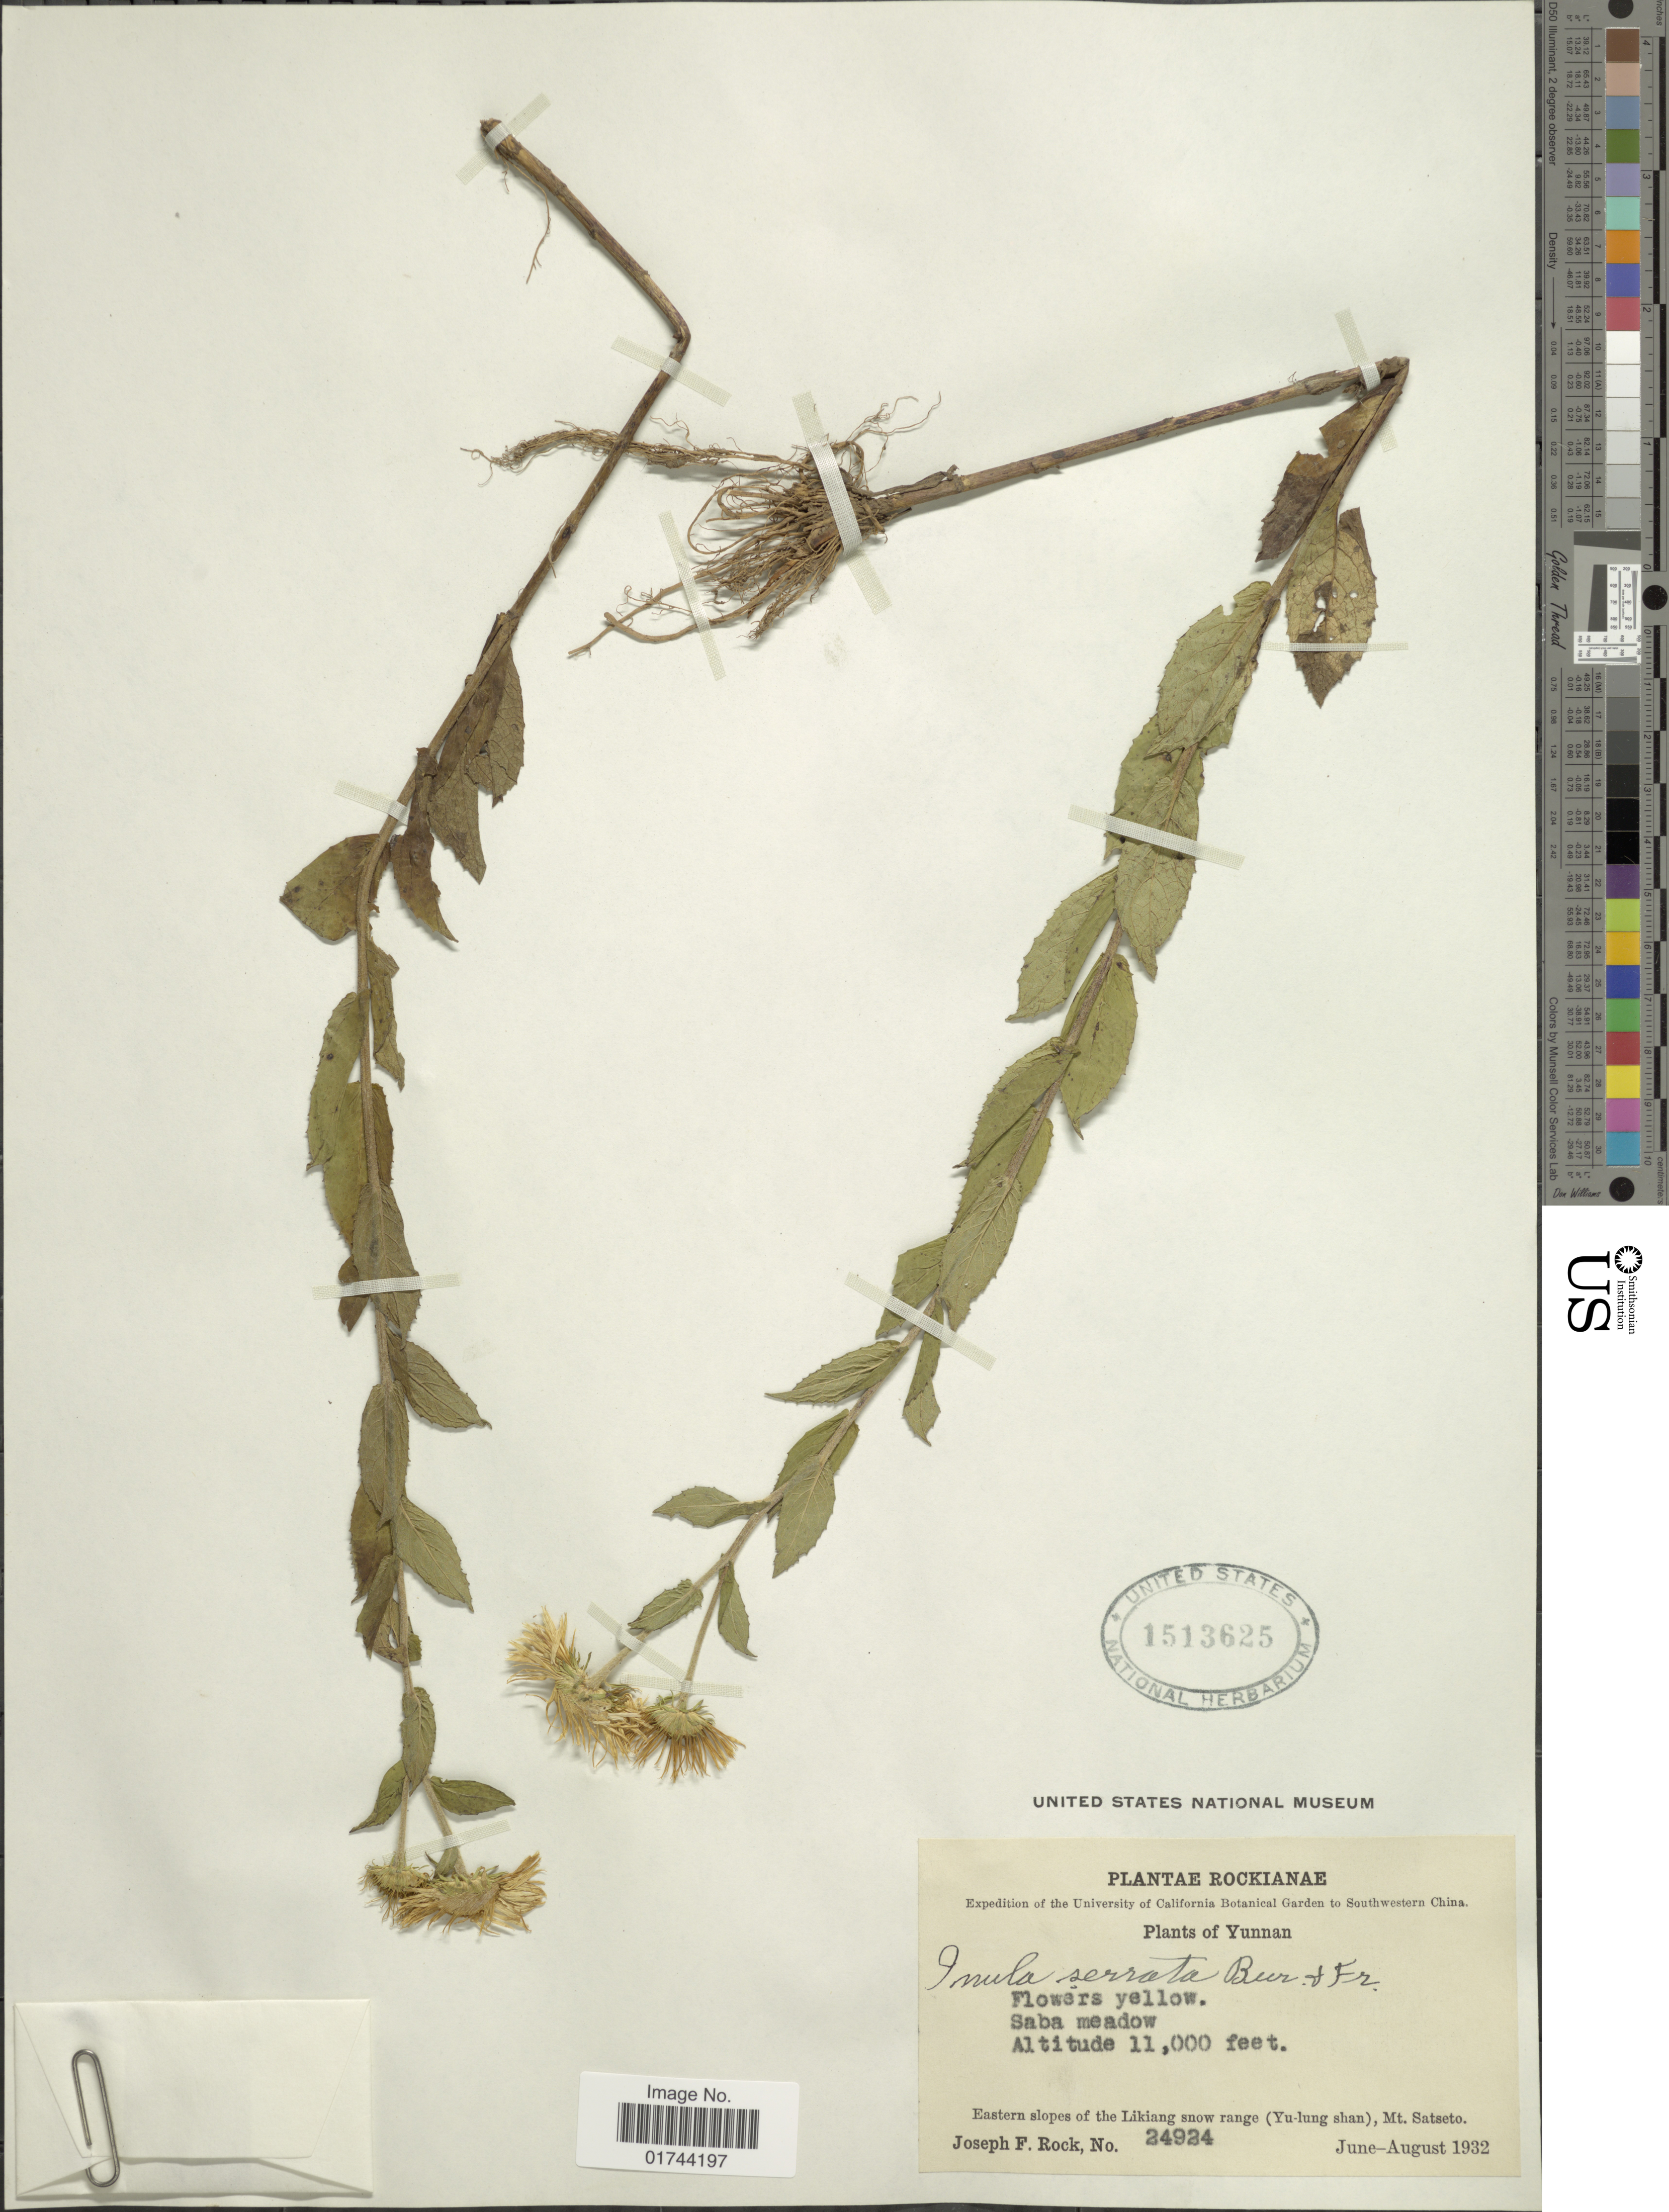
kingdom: Plantae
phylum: Tracheophyta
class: Magnoliopsida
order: Asterales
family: Asteraceae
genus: Inula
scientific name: Inula serrata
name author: Bureau & Franch.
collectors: J. Rock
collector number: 24924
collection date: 1932-06/1932-08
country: China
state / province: Yunnan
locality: Eastern slopes of the Likiang snow range (Yu-lung shan), Mt. Satseto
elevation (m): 3353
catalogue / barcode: US 1513625